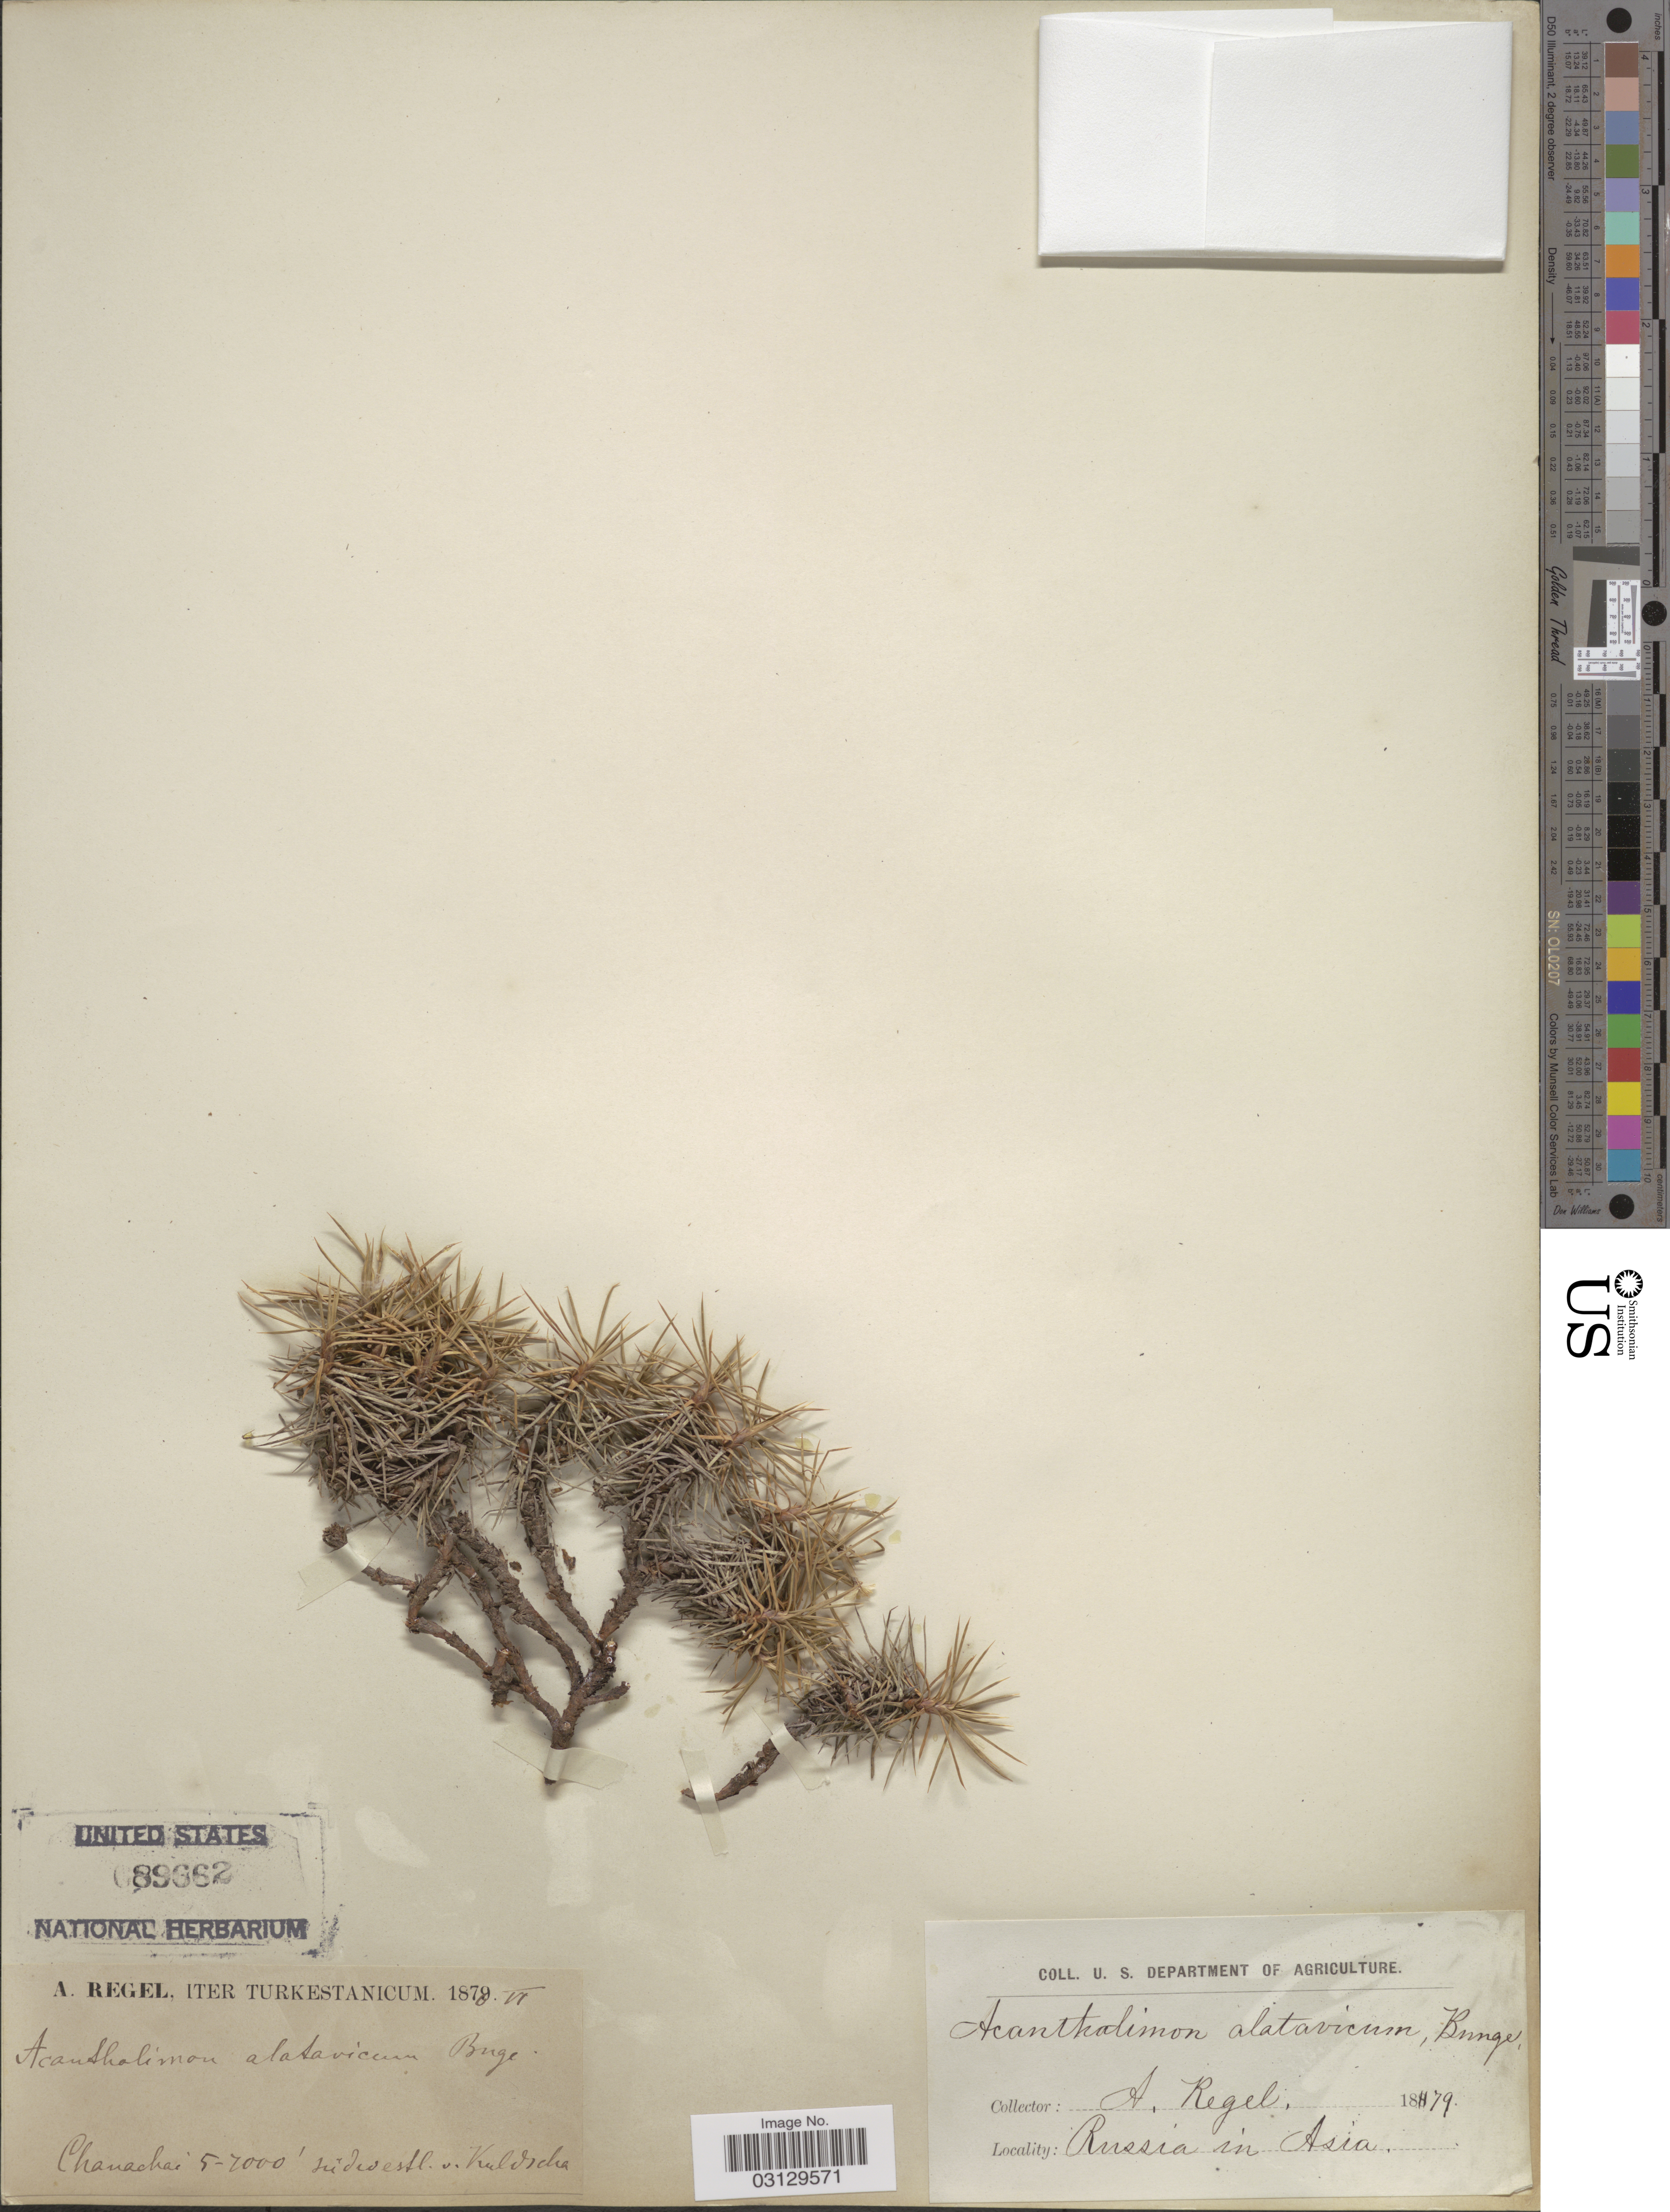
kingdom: Plantae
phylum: Tracheophyta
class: Magnoliopsida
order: Caryophyllales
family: Plumbaginaceae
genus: Acantholimon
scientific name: Acantholimon alatavicum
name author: Bunge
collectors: A. Regel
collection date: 1879-06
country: China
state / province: Xinjiang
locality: Iter Turkestanicum. Chanachai. Kuldscha. Russia in Asia.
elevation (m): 1524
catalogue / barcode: US 89662